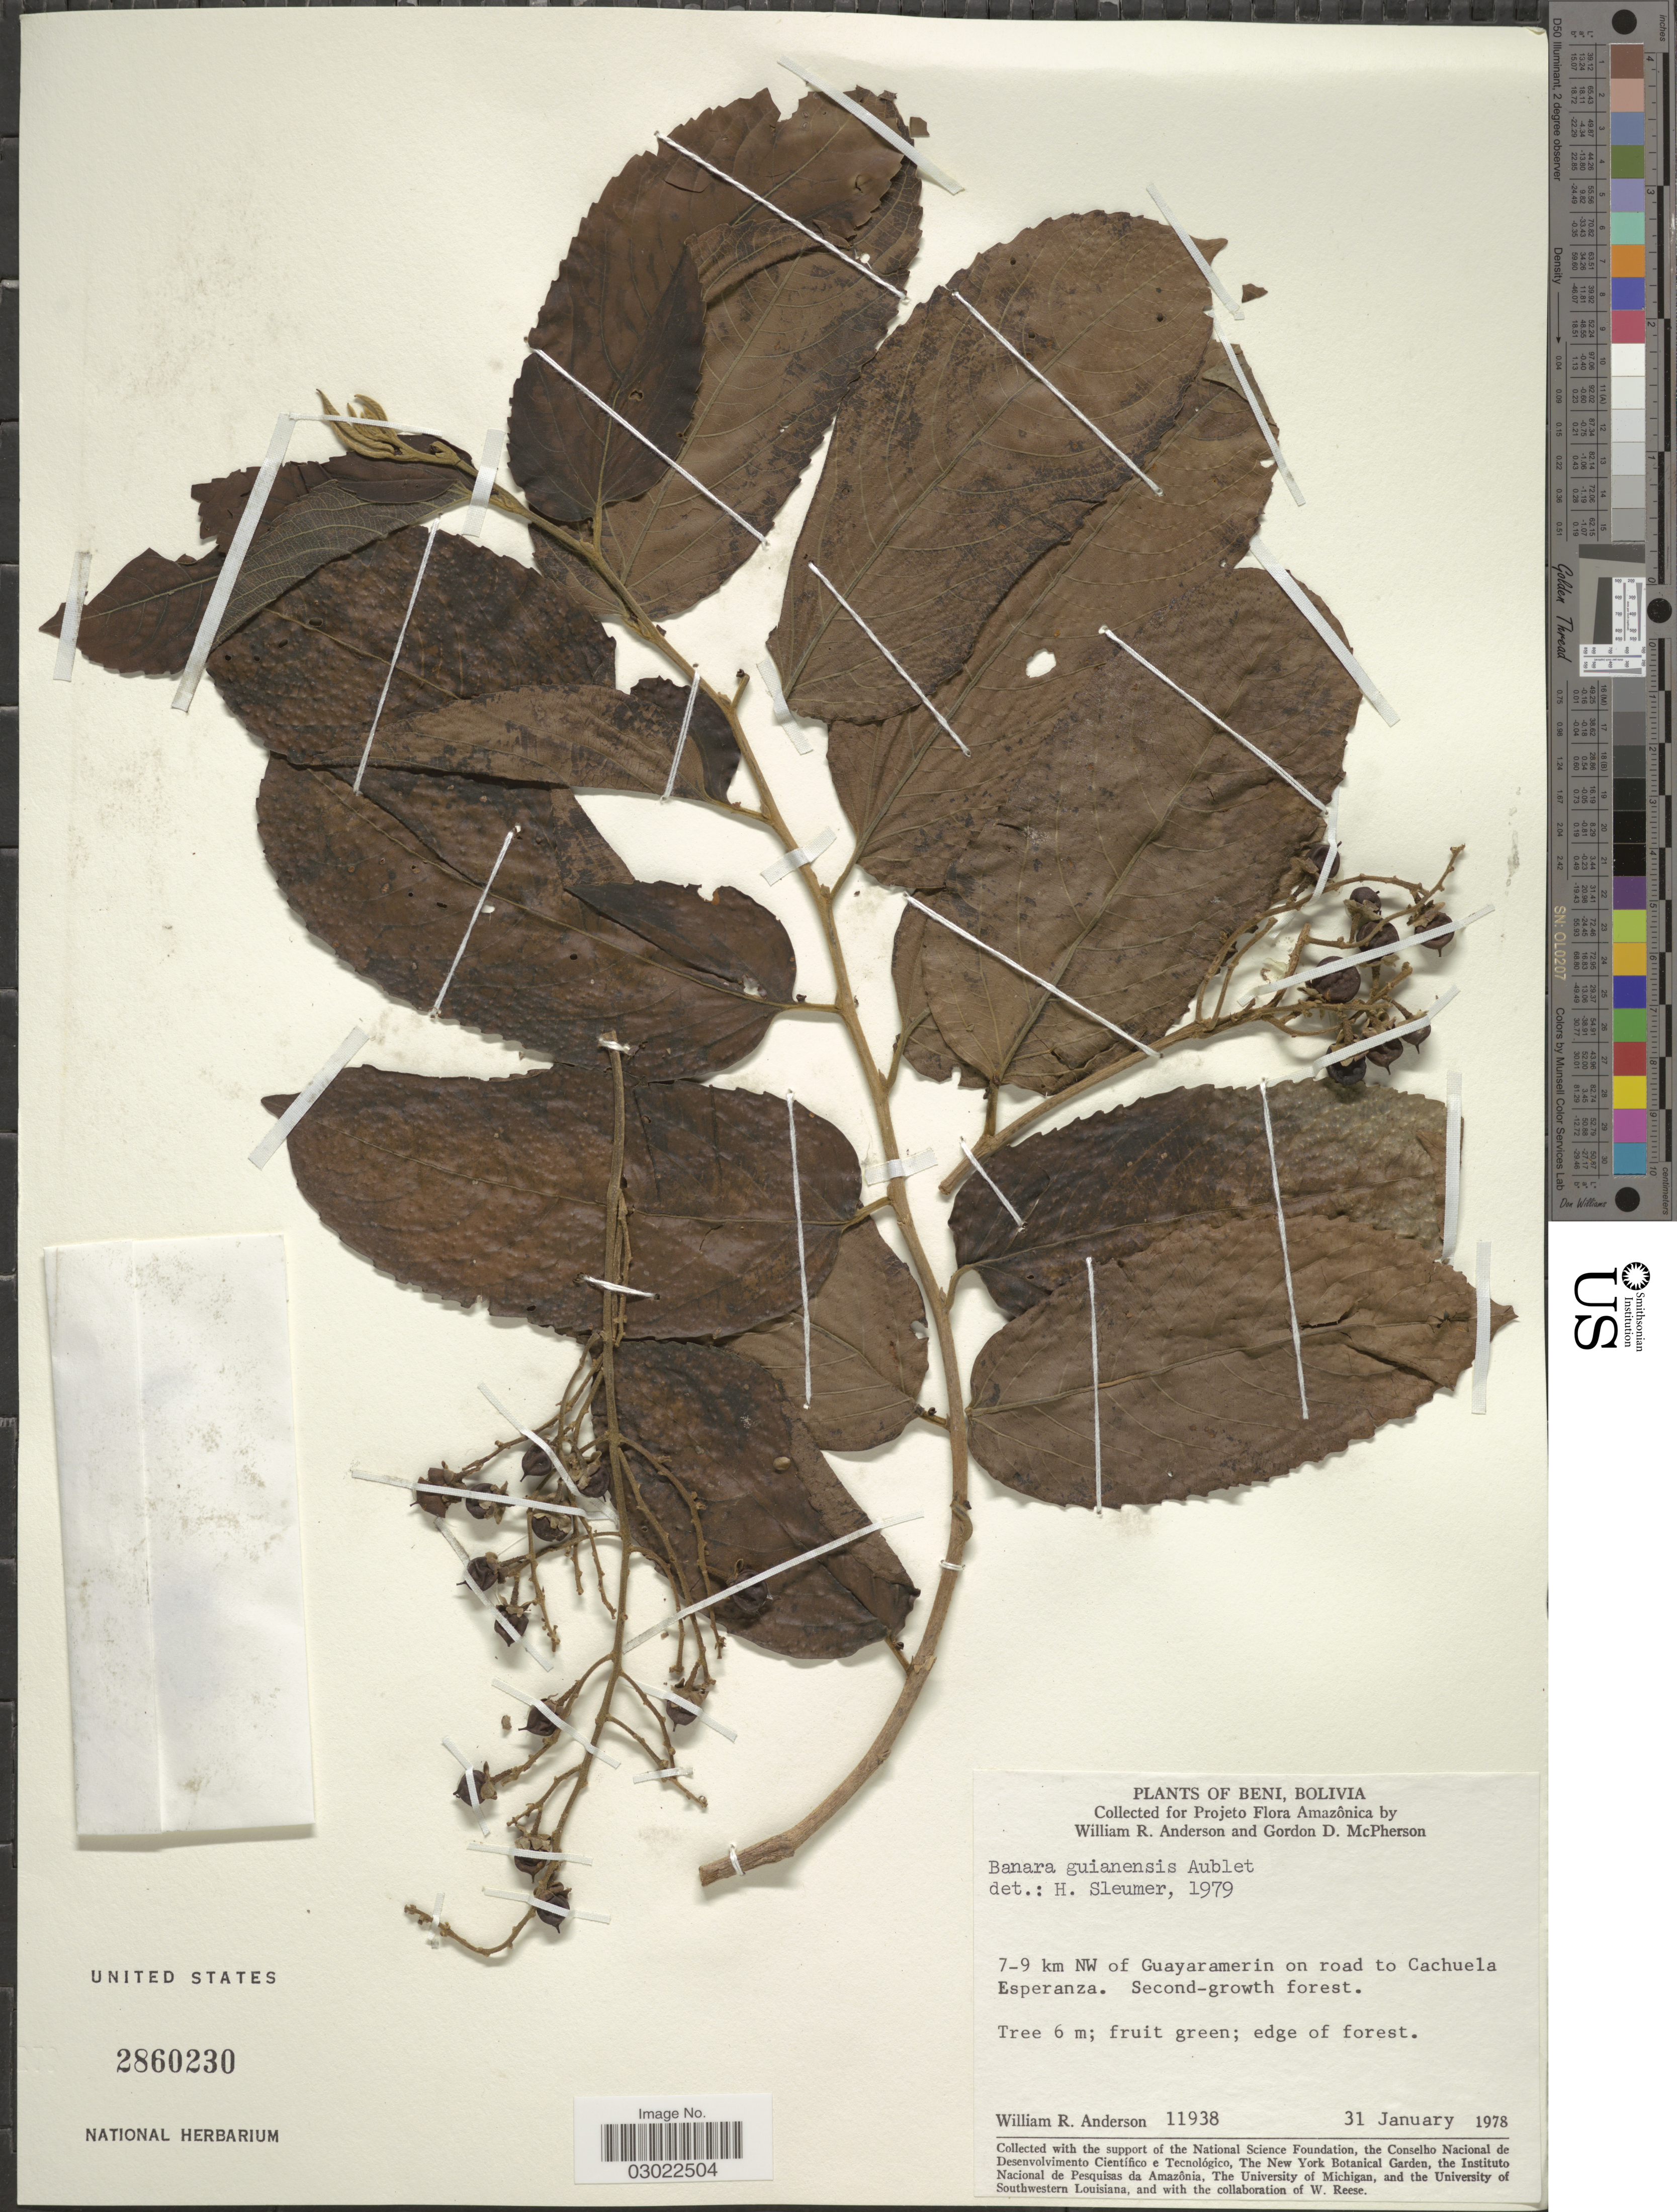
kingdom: Plantae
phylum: Tracheophyta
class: Magnoliopsida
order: Malpighiales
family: Salicaceae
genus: Banara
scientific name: Banara guianensis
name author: Aubl.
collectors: W. R. Anderson & G. D. McPherson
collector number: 11938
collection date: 1978-01-31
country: Bolivia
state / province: Beni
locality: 7-9 km NW of Guayaramerin on road to Cachuela Esperanza.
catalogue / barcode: US 2860230